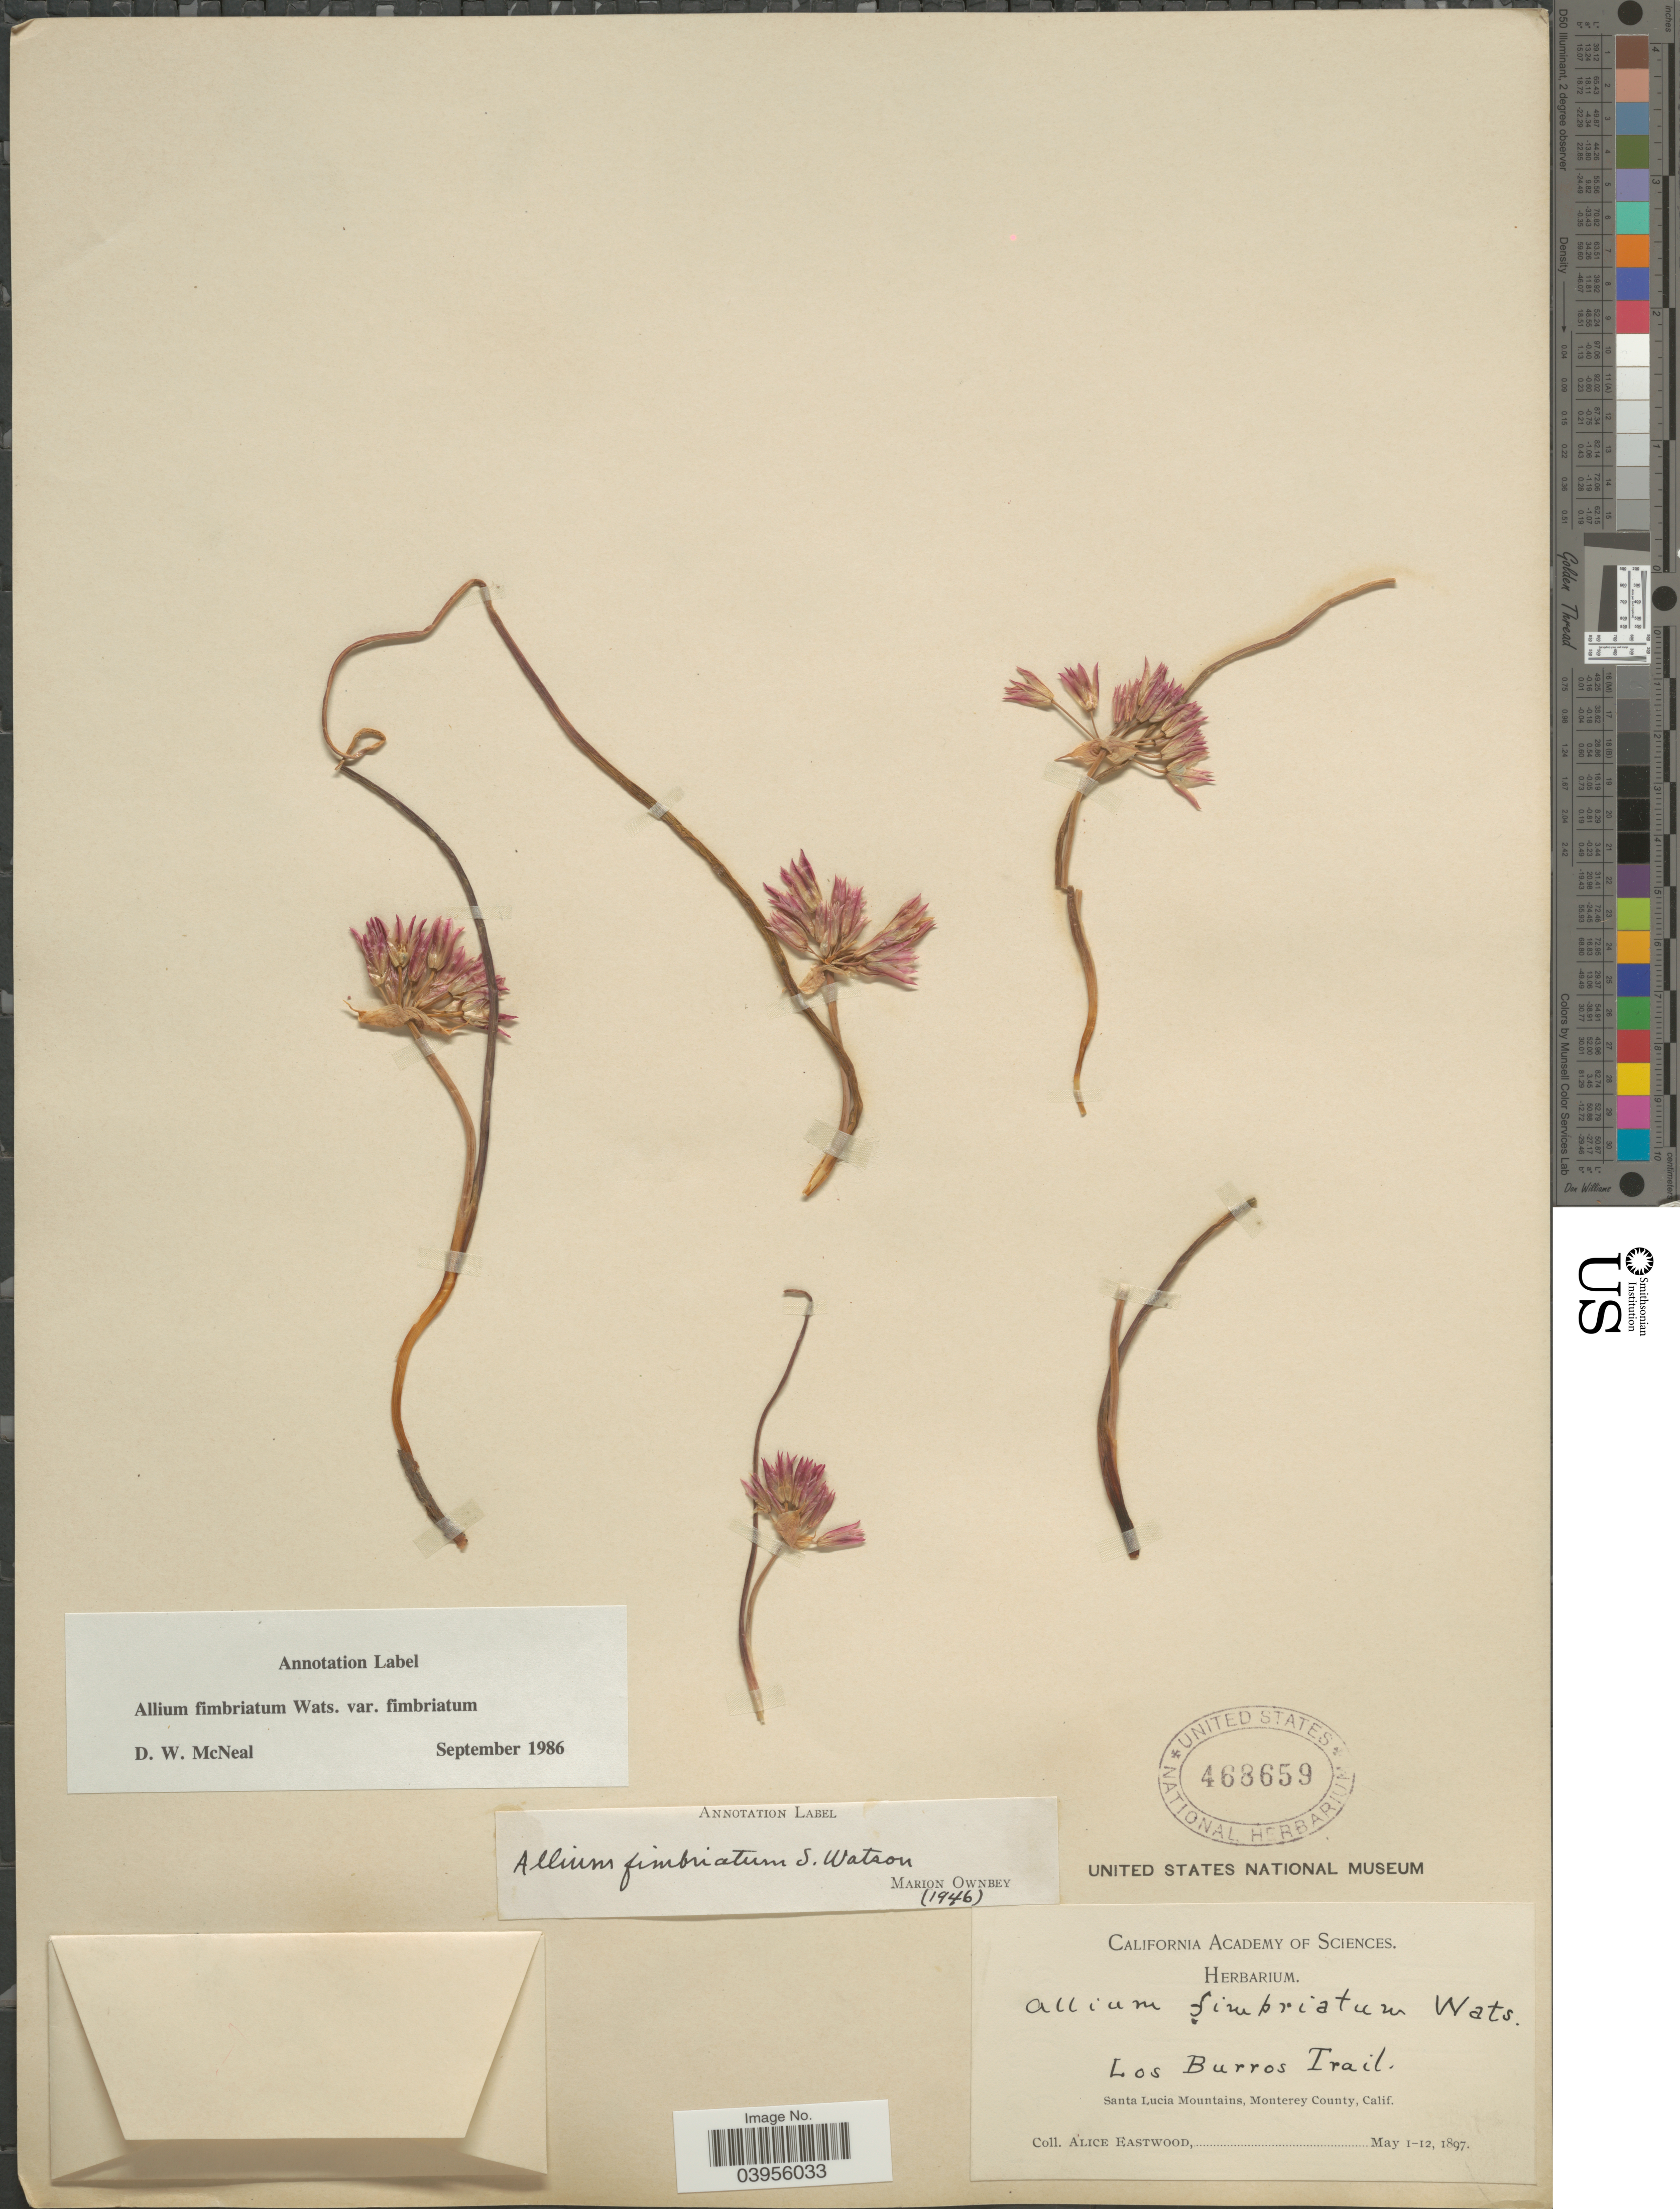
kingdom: Plantae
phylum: Tracheophyta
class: Liliopsida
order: Asparagales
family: Amaryllidaceae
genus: Allium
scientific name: Allium fimbriatum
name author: S. Watson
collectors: A. Eastwood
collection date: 1897-05-01/1897-05-12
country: United States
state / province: California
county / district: Monterey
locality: Los Burros Trail. Santa Lucia Mountains, Monterey County.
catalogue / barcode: US 468659